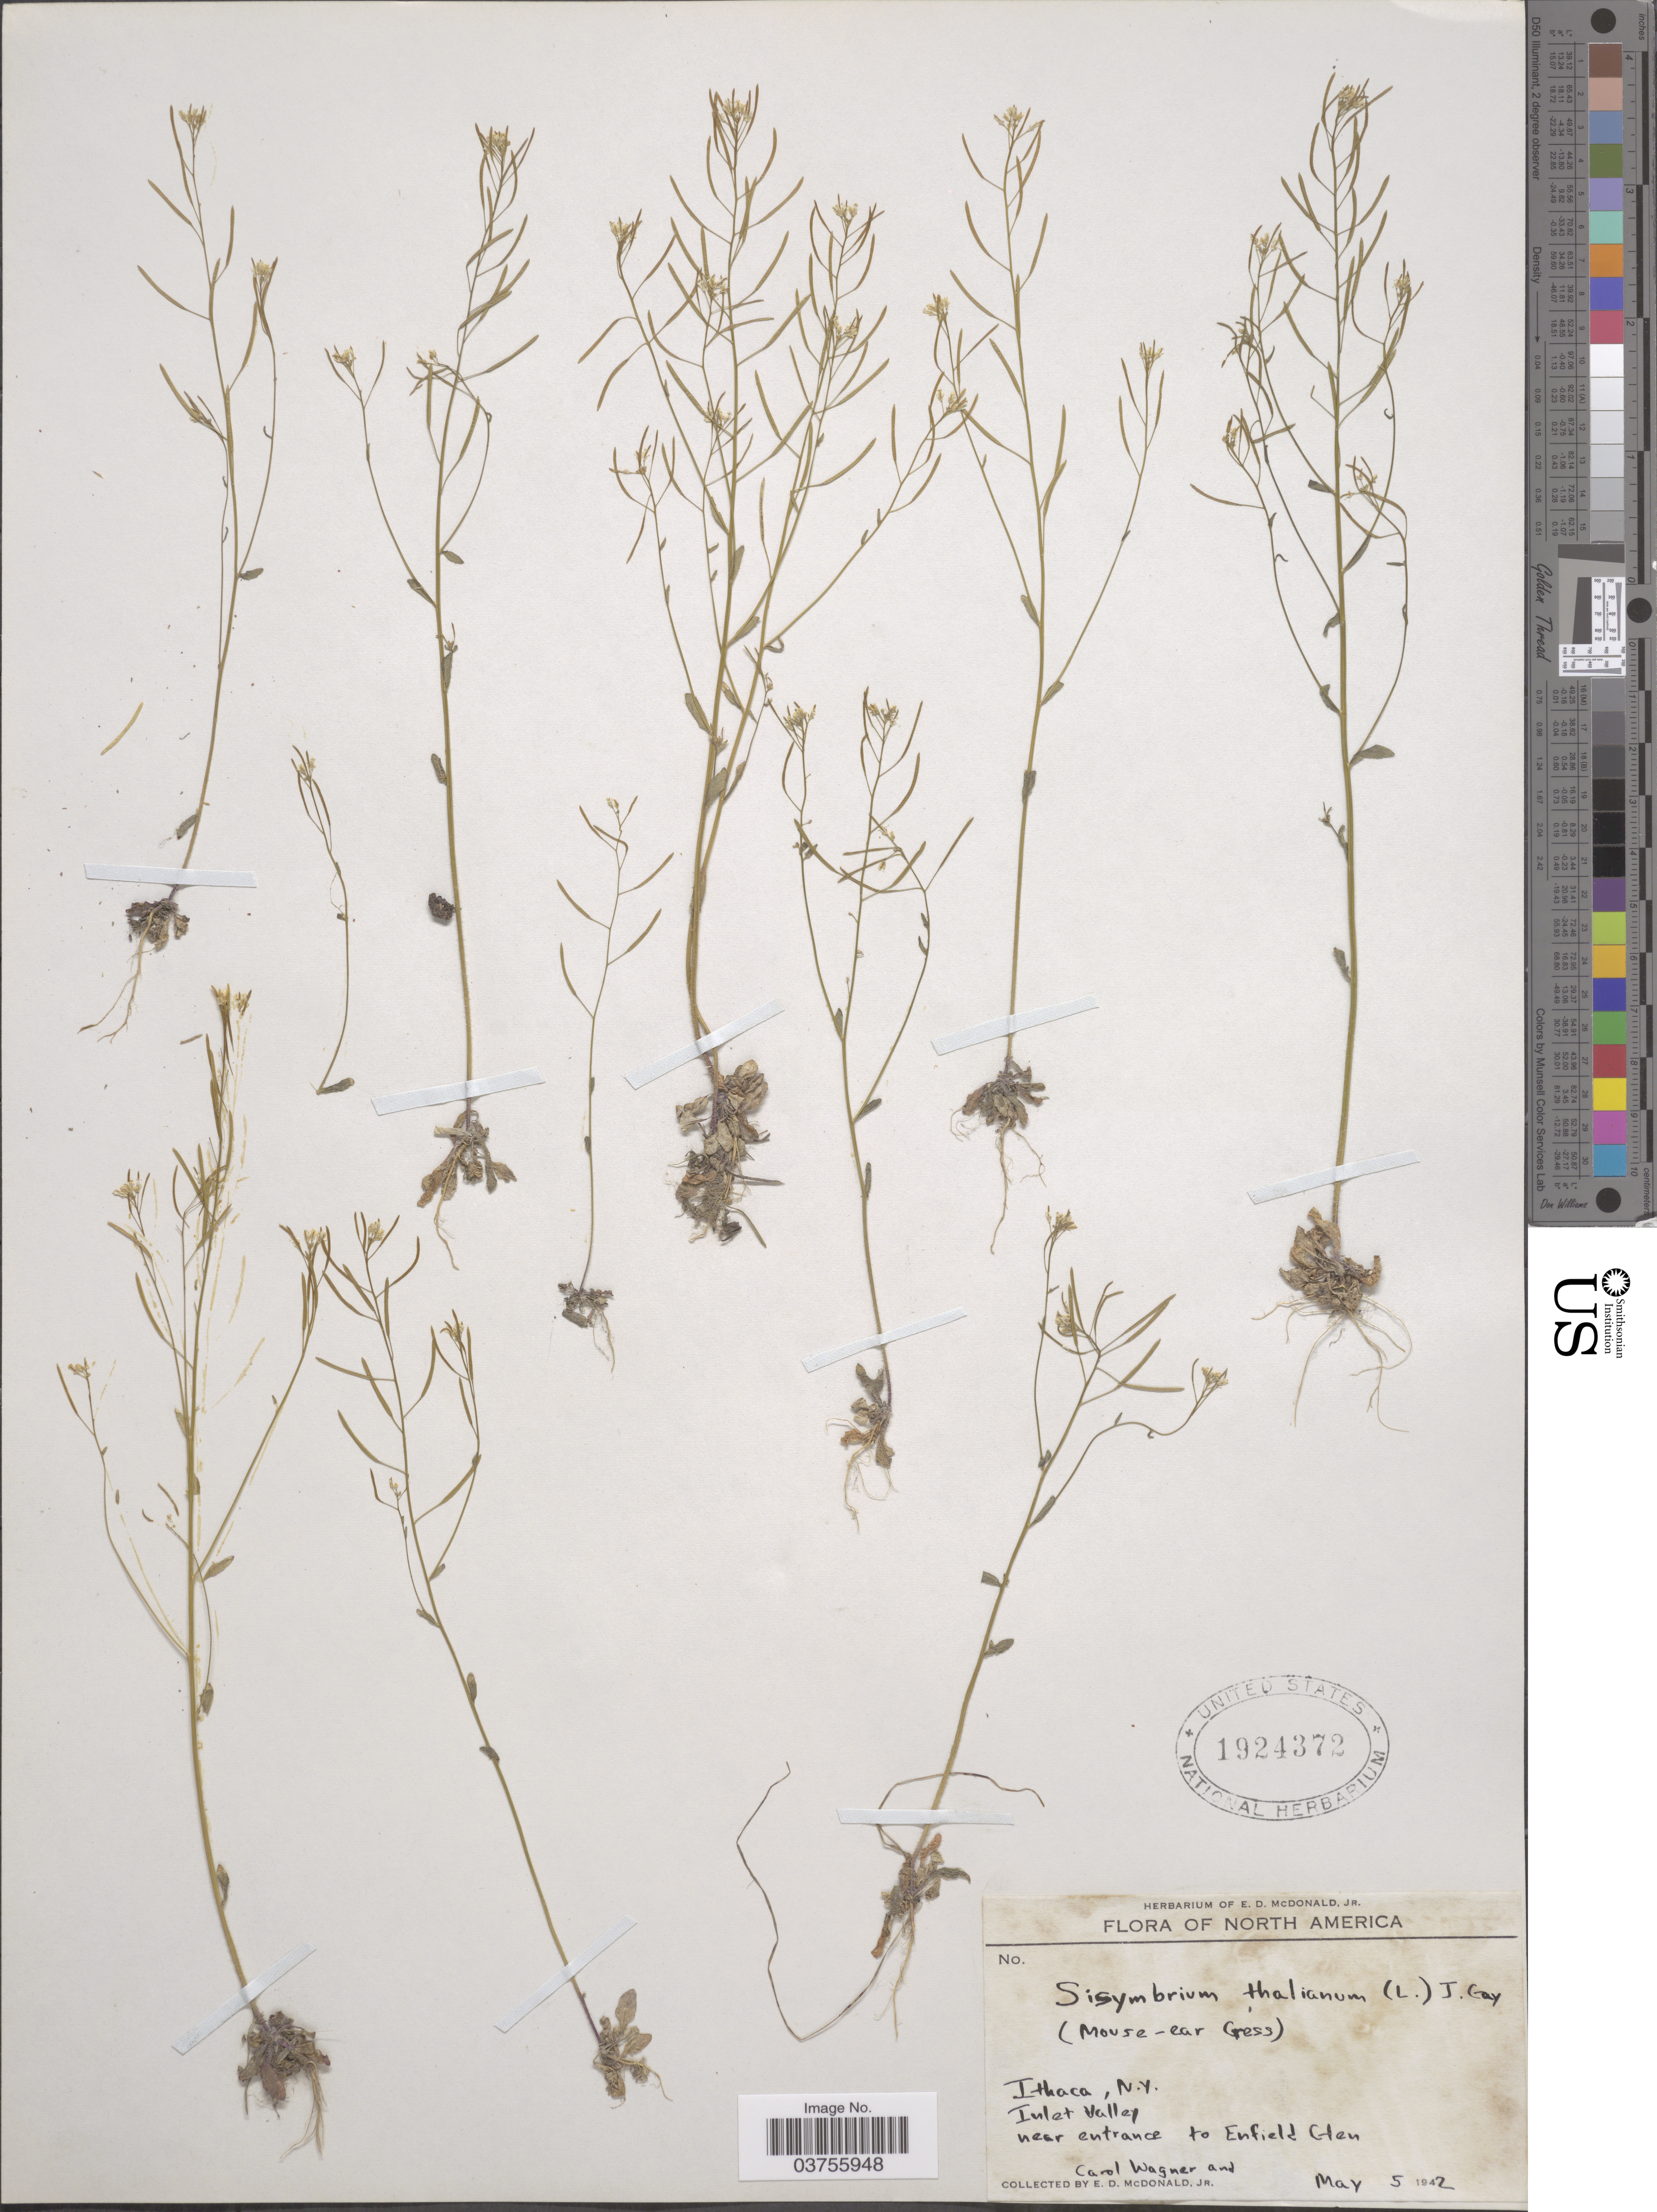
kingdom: Plantae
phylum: Tracheophyta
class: Magnoliopsida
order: Brassicales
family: Brassicaceae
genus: Arabidopsis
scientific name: Arabidopsis thaliana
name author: (L.) Heynh.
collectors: C. Wagner & E. D. McDonald Jr.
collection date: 1942-05-05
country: United States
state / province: New York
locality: Ithaca. Inlet Valley near entrance to Enfield Glen.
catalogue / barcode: US 1924372